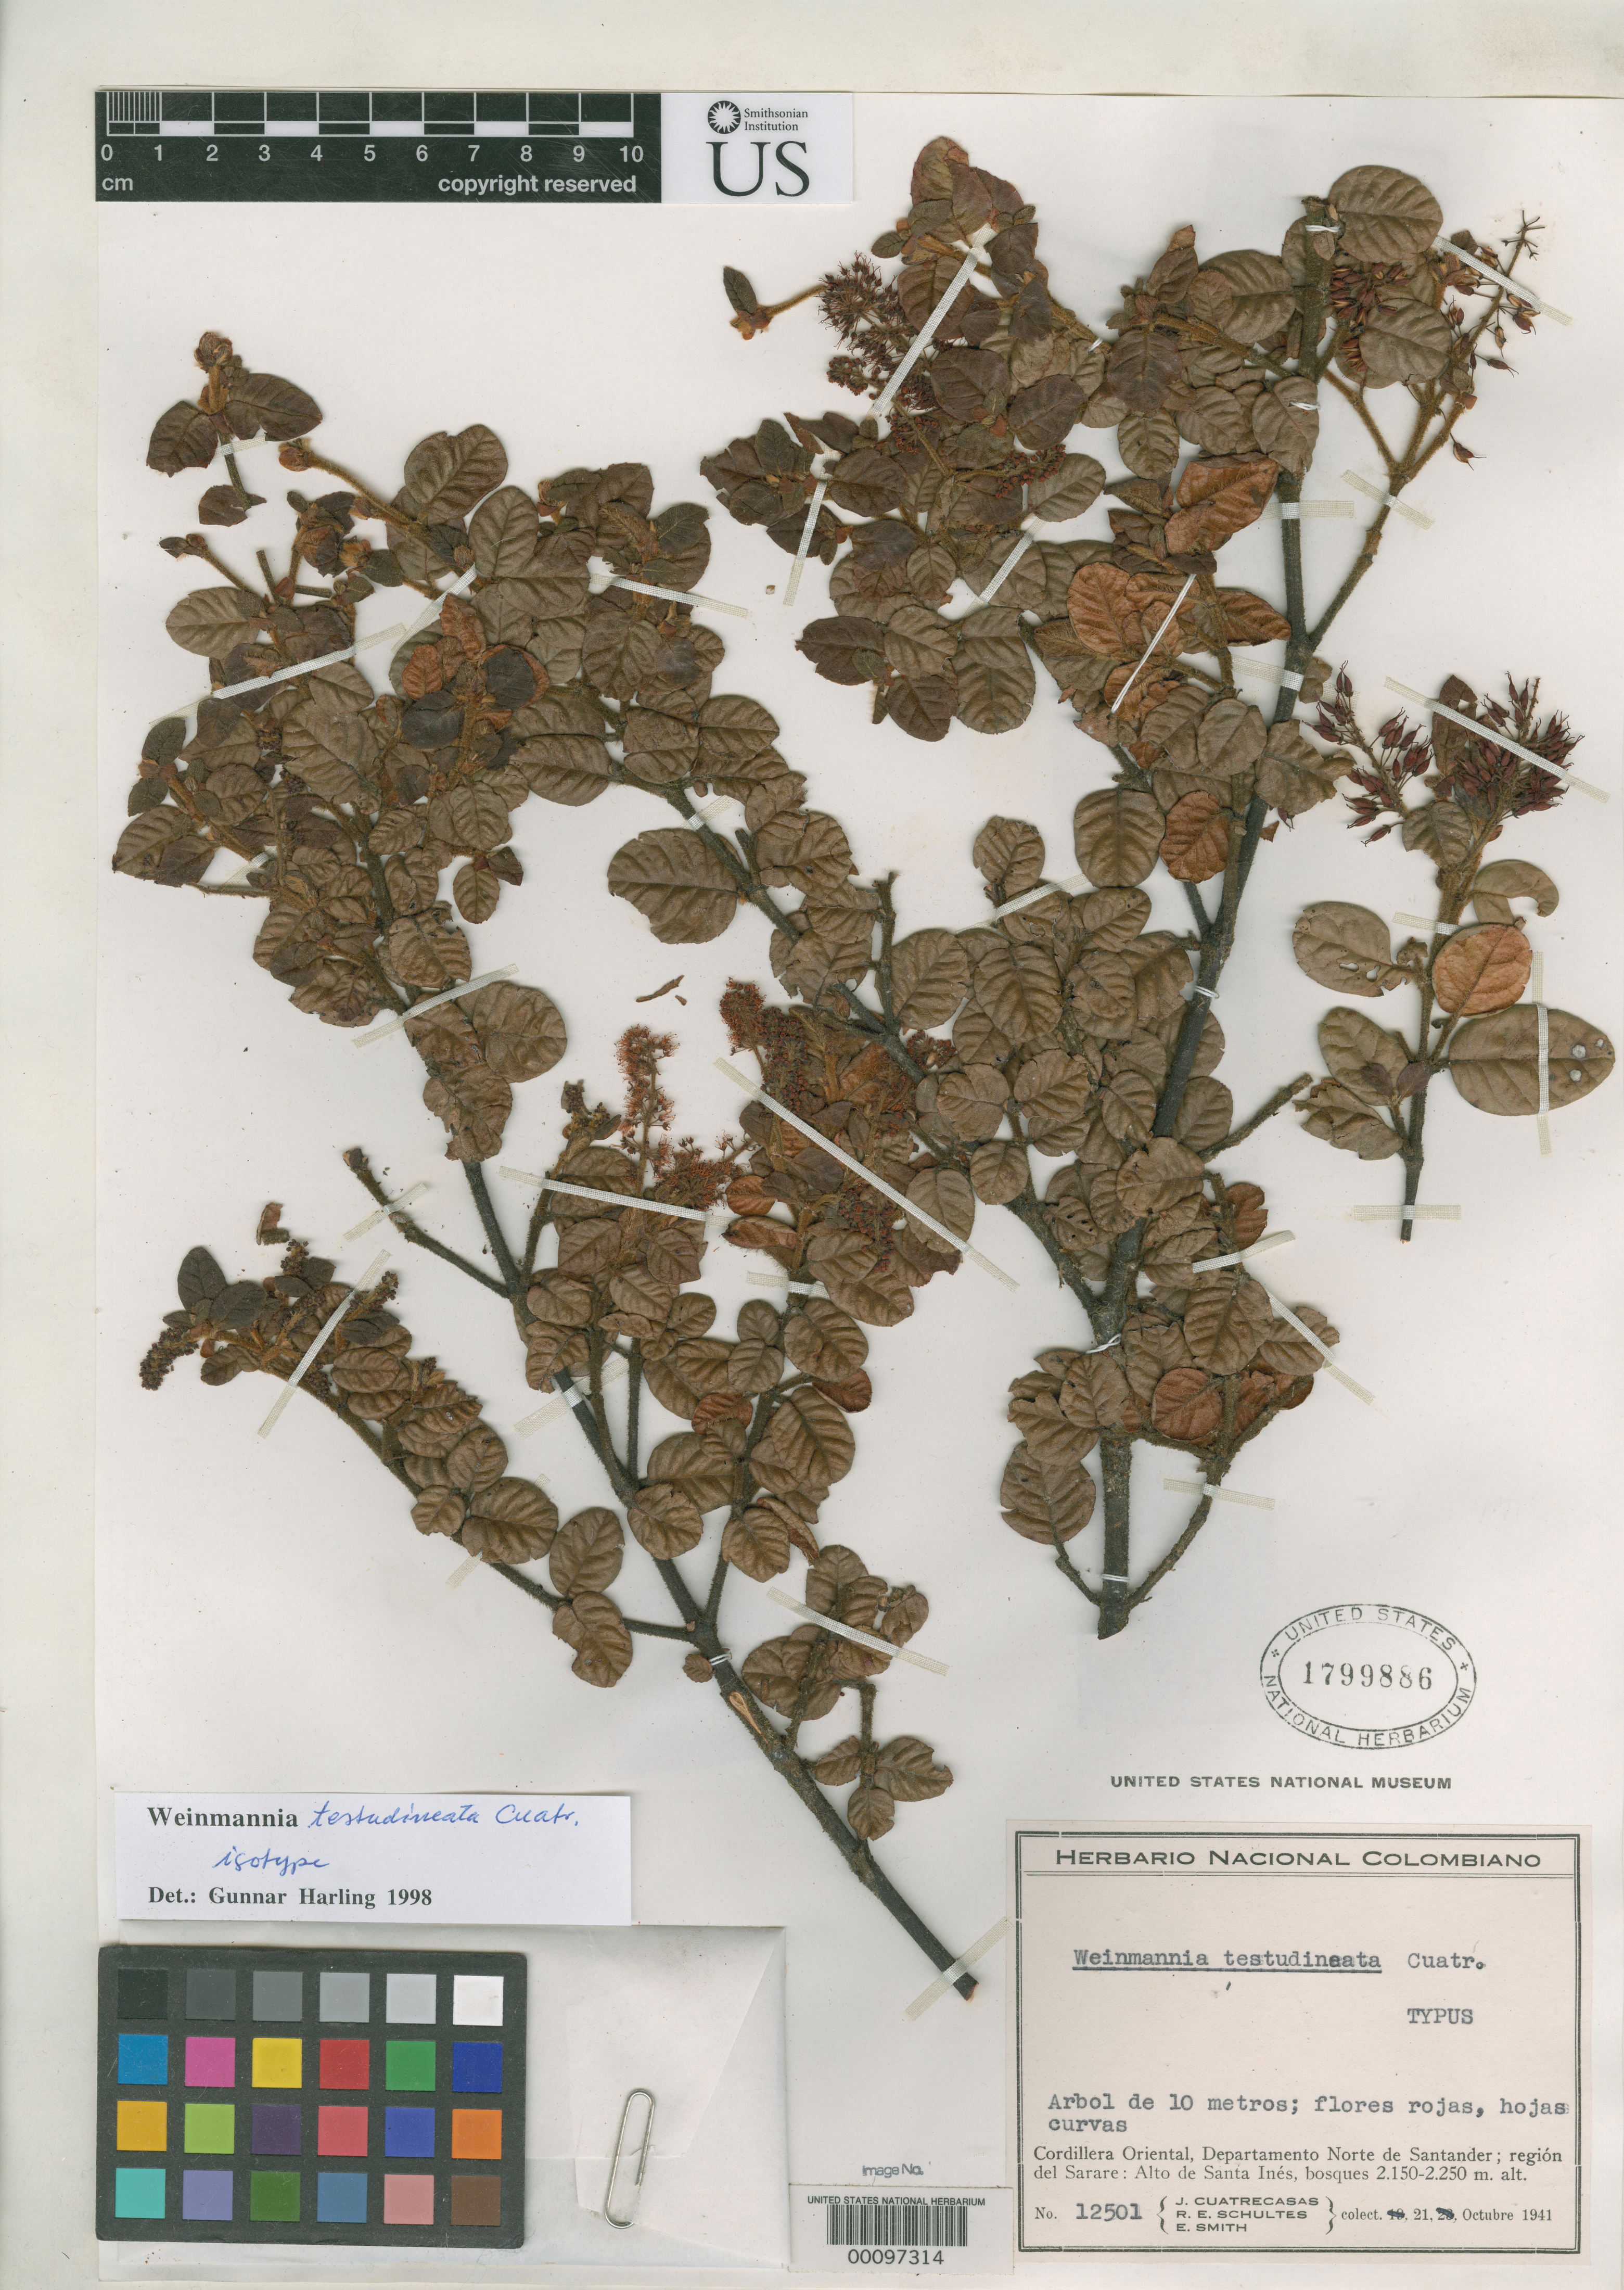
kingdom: Plantae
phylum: Tracheophyta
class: Magnoliopsida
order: Oxalidales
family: Cunoniaceae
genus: Weinmannia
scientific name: Weinmannia testudineata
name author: Cuatrec.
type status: Possible Holotype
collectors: J. Cuatrecasas, R. E. Schultes & C. E. Smith Jr.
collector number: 12501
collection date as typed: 21 Oct 1941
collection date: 1941-10-21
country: Colombia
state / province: Norte de Santander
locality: Cordillera Oriental, region del Sarare, Alto de Santa Inez.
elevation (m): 2150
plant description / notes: Holotype at US according to Tropicos. This sheet annotated by G. Harling (1998) as "isotype", but labeled as "TYPUS" (and protologue does not specify holotype herbarium).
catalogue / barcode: US 1799886